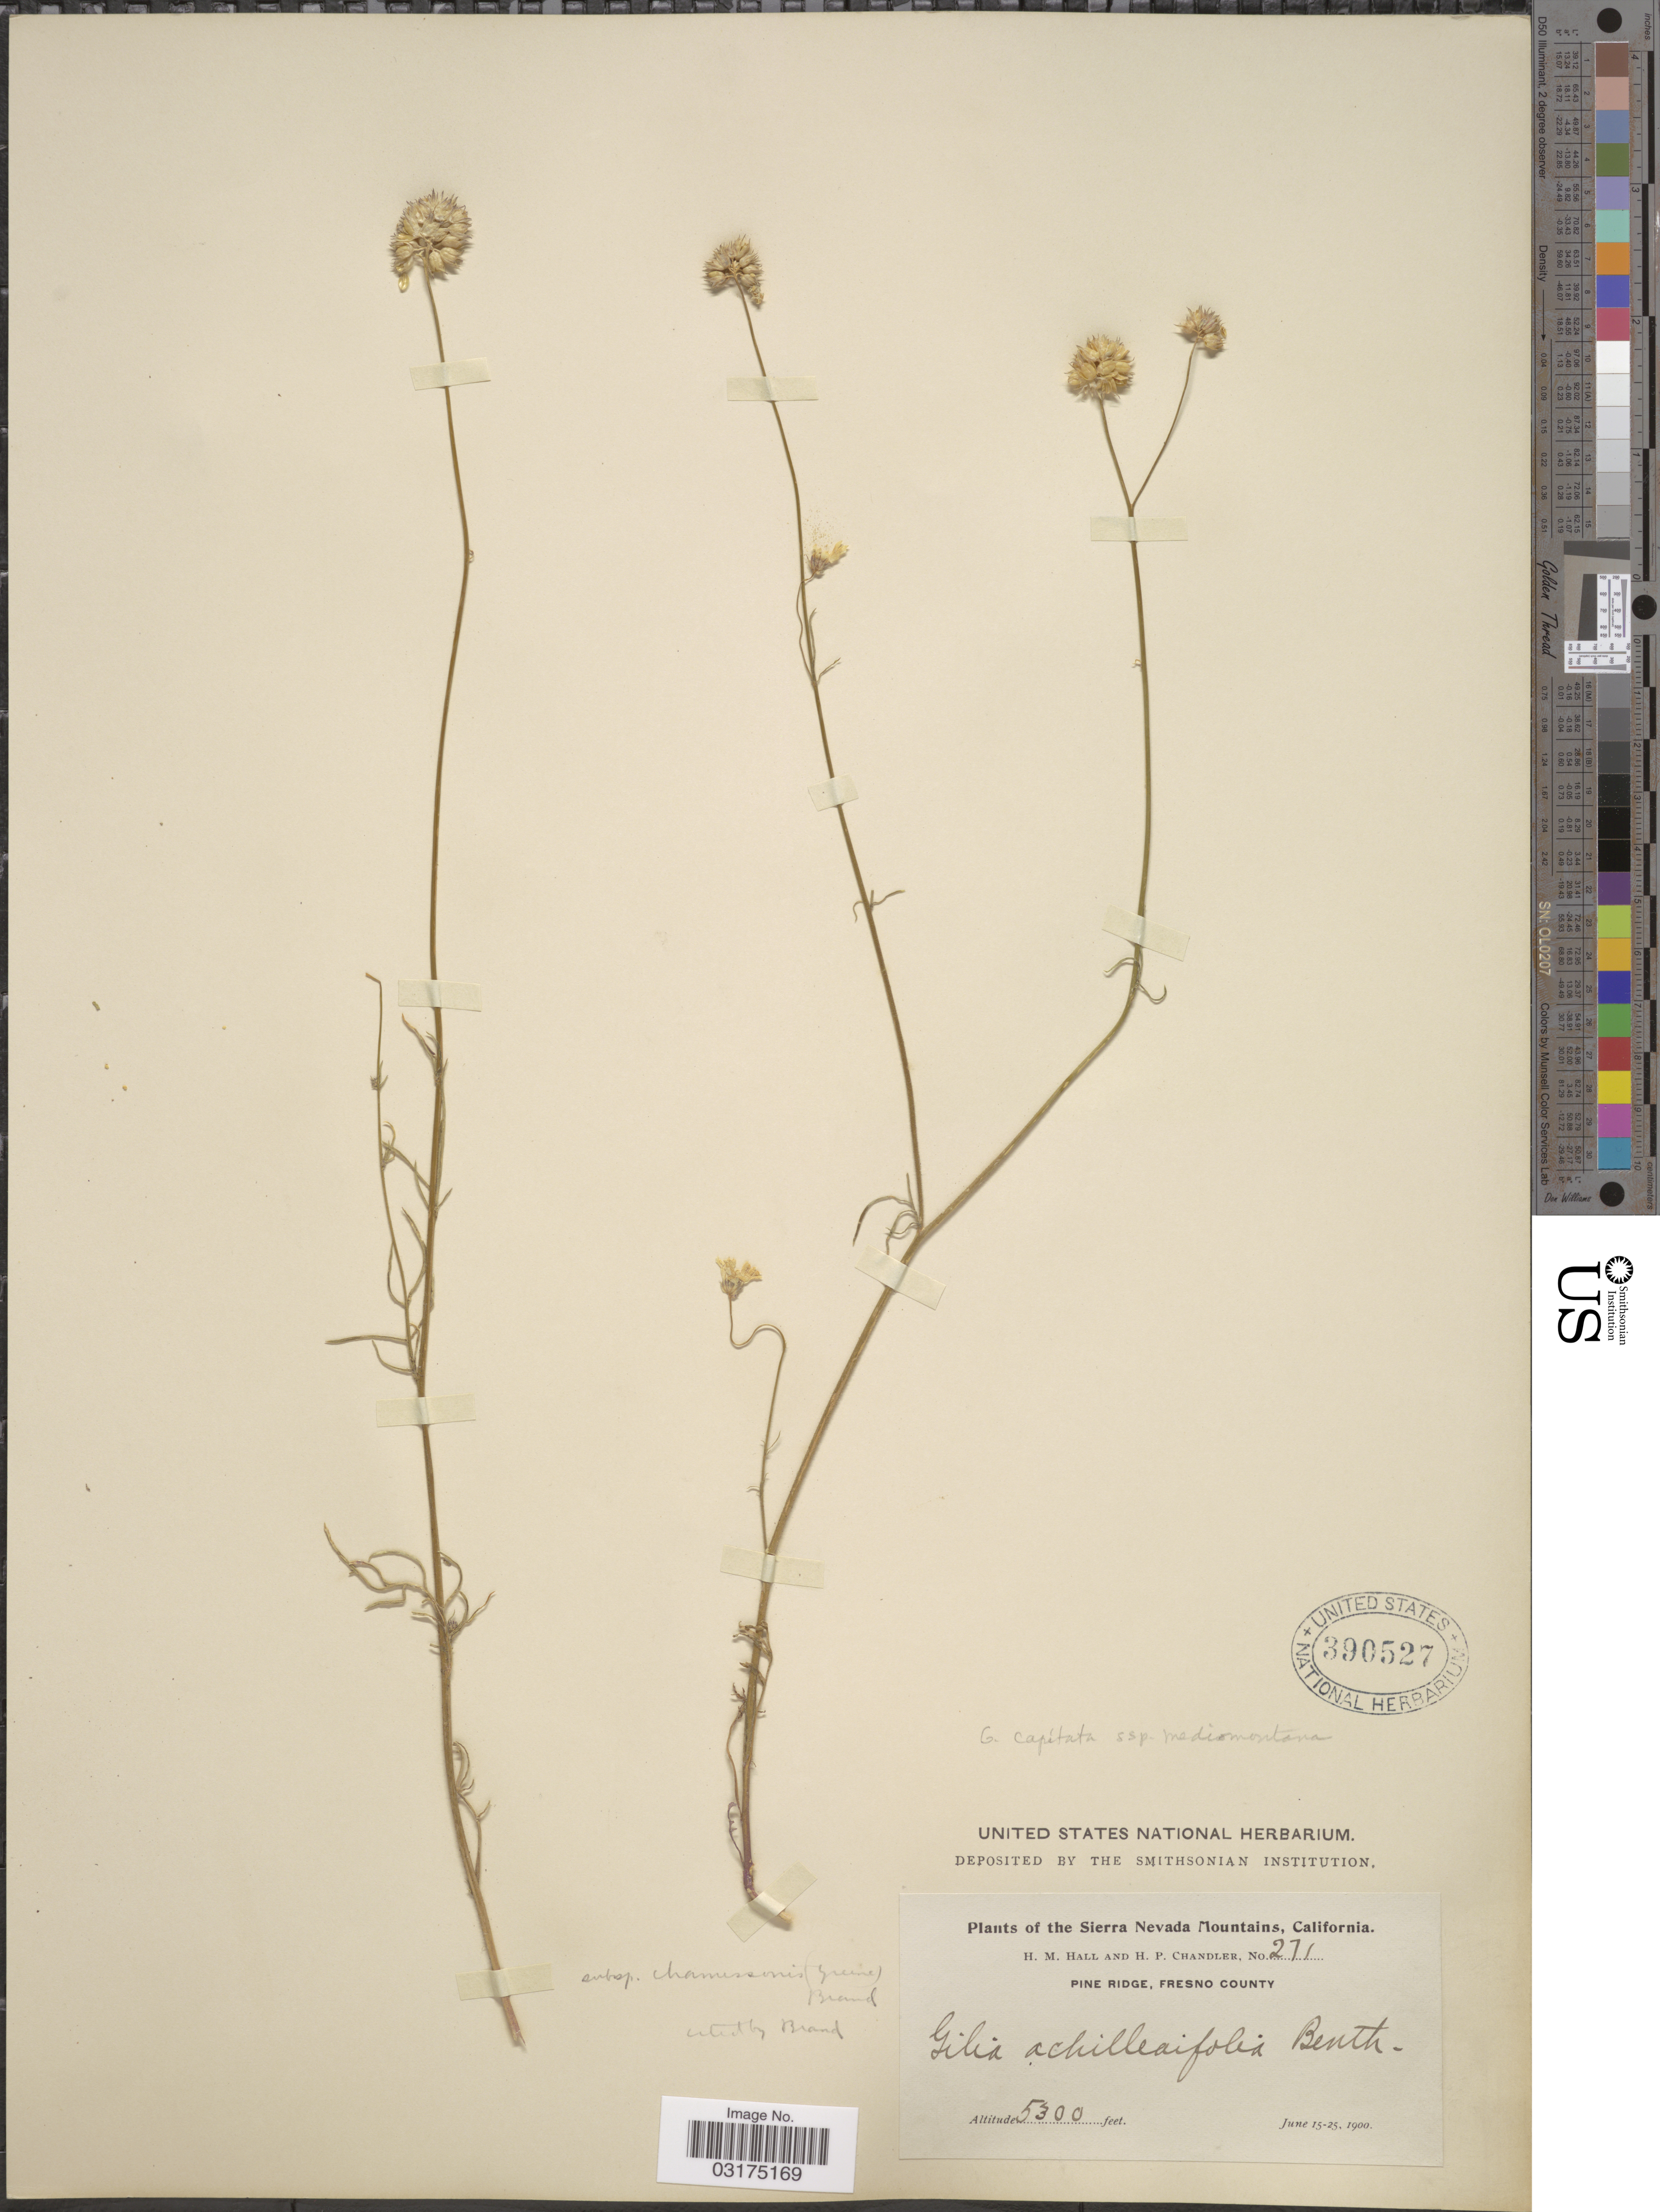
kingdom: Plantae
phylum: Tracheophyta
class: Magnoliopsida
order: Ericales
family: Polemoniaceae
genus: Gilia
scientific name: Gilia capitata subsp. mediomontana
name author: V.E. Grant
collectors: H. M. Hall & H. Chandler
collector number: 271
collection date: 1900-06-15/1900-06-25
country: United States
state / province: California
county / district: Fresno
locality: The Sierra Nevada Mountains, Pine Ridge, Fresno County.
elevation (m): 1615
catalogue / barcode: US 390527